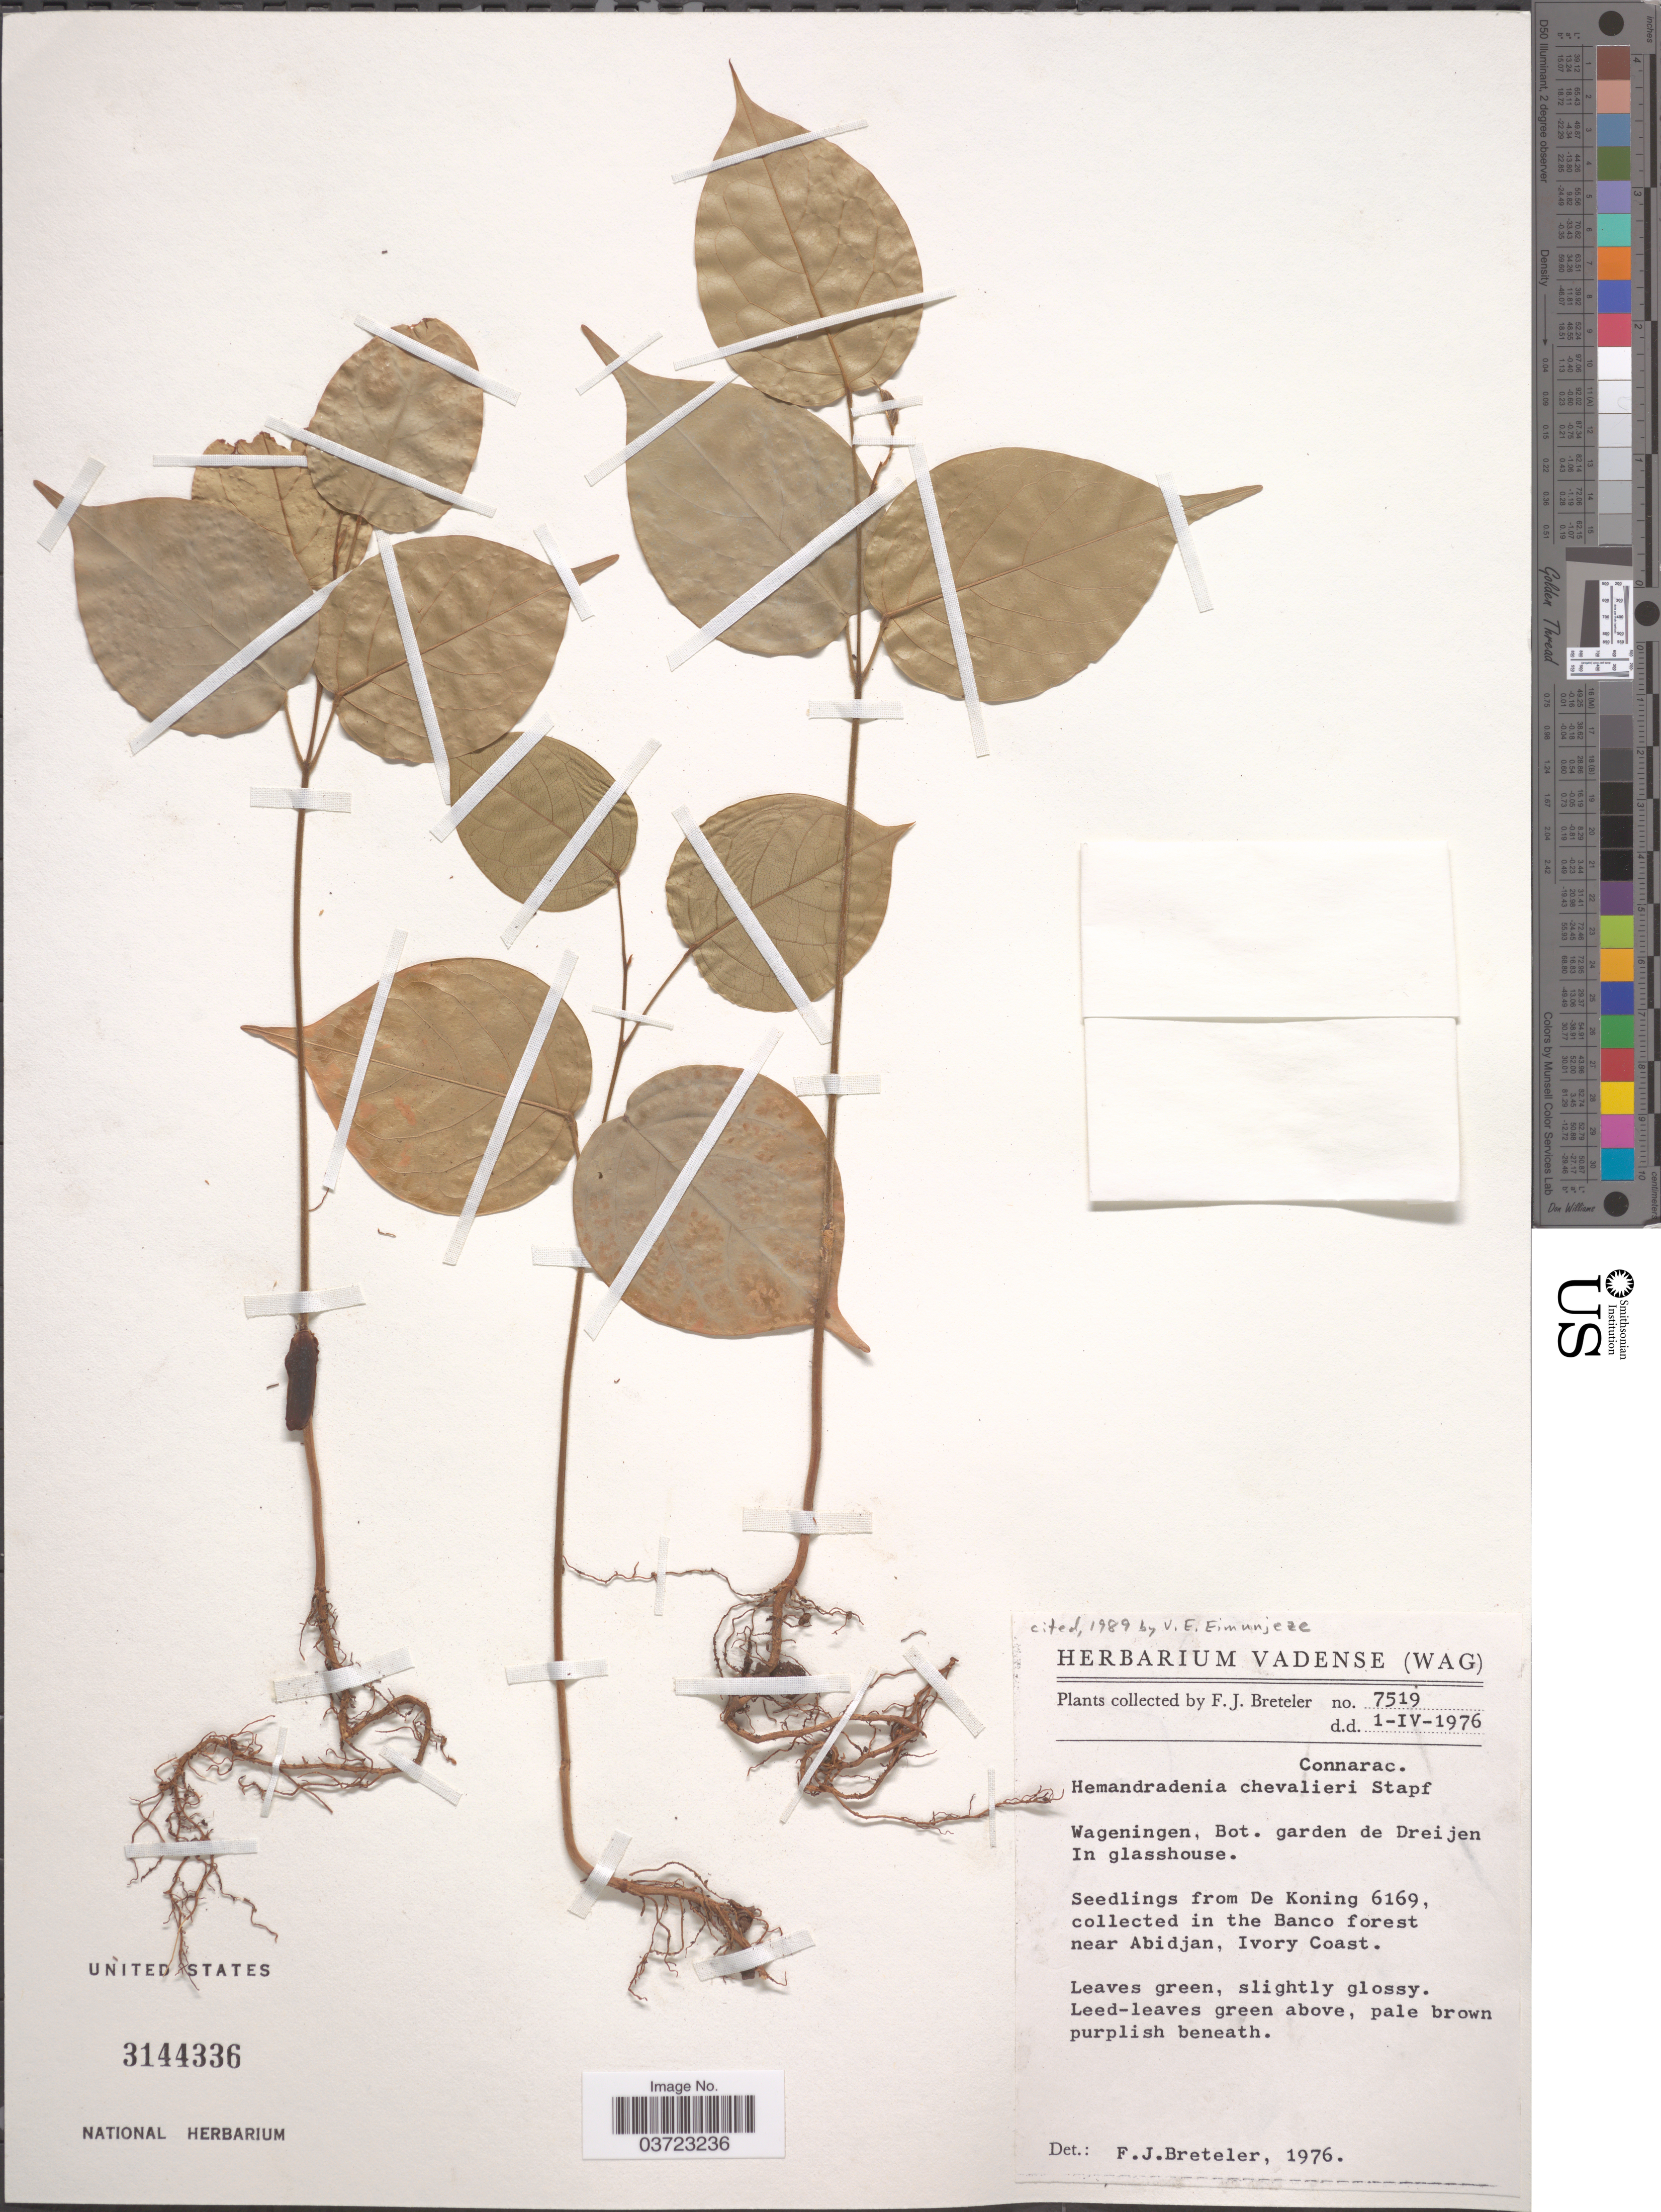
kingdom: Plantae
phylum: Tracheophyta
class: Magnoliopsida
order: Oxalidales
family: Connaraceae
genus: Hemandradenia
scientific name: Hemandradenia chevalieri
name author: Stapf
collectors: F. J. Breteler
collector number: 7519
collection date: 1976-04-01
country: Netherlands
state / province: Gelderland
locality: Wageningen, Bot. garden de Dreijen. In glasshouse.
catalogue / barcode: US 3144336